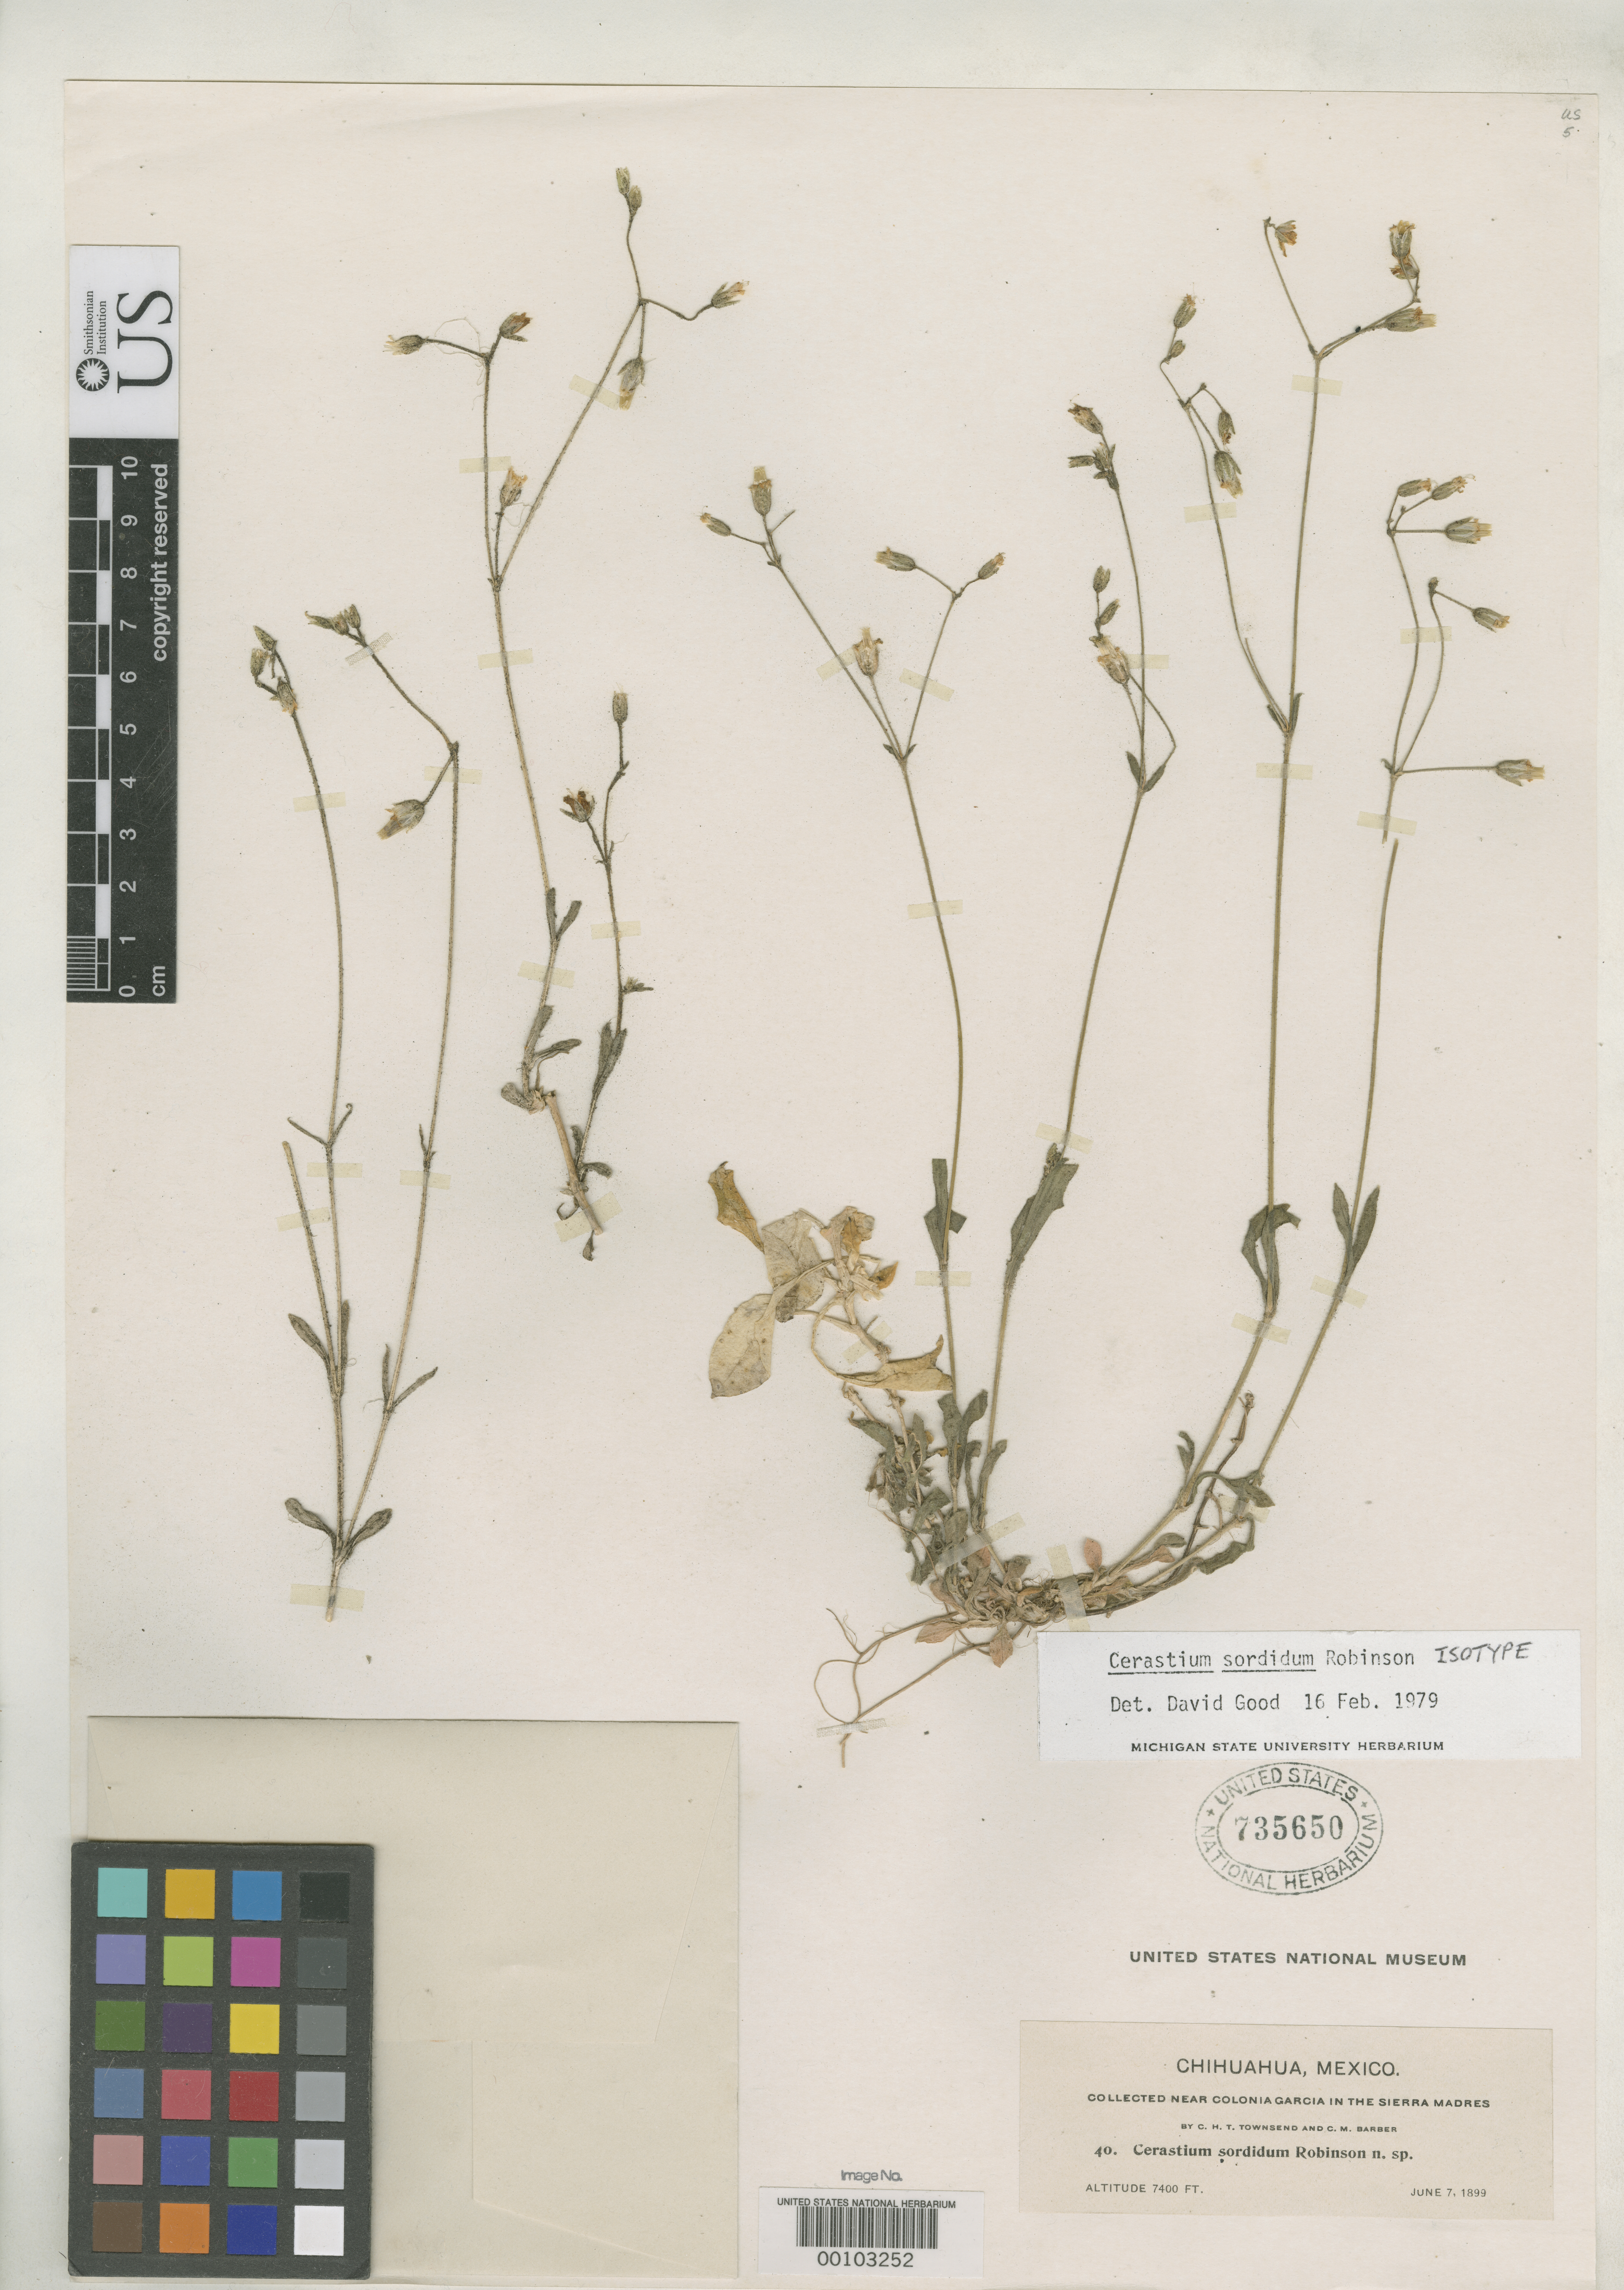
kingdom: Plantae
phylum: Tracheophyta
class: Magnoliopsida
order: Caryophyllales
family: Caryophyllaceae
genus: Cerastium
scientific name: Cerastium sordidum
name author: B.L. Rob.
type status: Isotype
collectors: C. H. T. Townsend & C. Barber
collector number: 40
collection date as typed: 30 May 1899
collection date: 1899-05-30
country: Mexico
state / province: Chihuahua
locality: Sierra Madre 8 km. SE of Colonia.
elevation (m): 2310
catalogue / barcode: US 735650